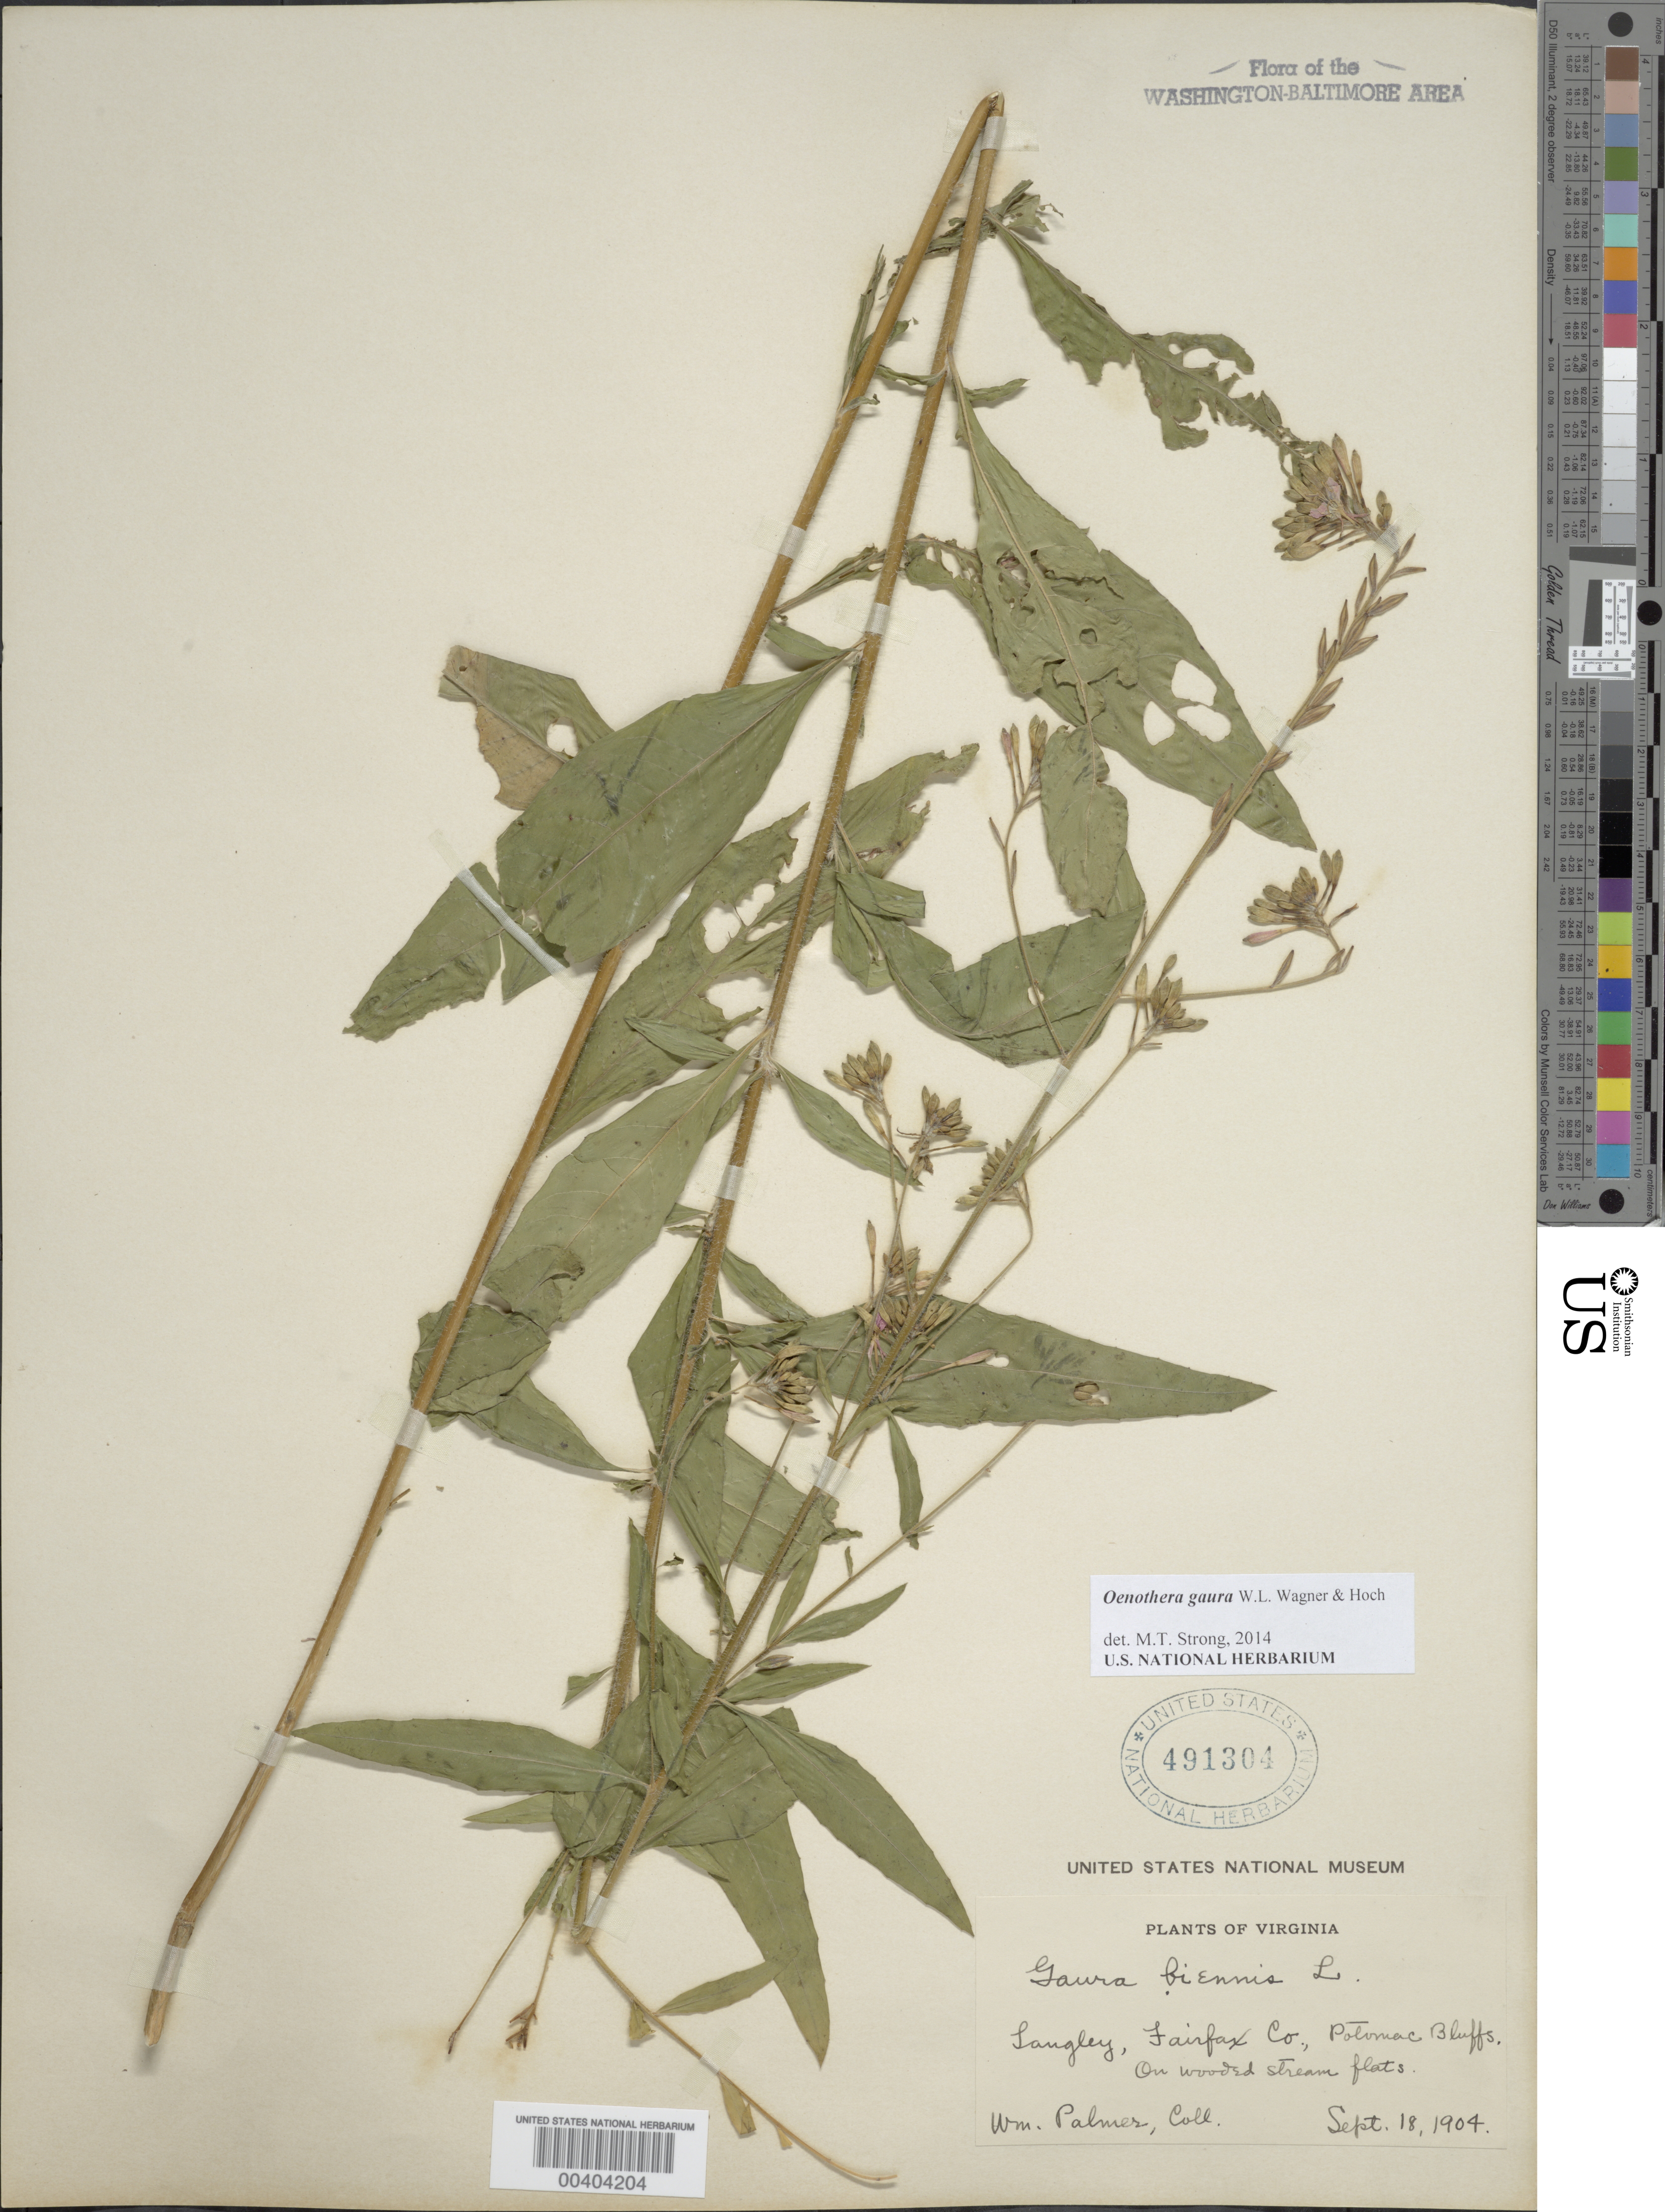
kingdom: Plantae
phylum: Tracheophyta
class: Magnoliopsida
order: Myrtales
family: Onagraceae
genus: Oenothera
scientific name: Oenothera gaura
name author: W.L. Wagner & Hoch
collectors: W. Palmer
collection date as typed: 18 Sep 1904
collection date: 1904-09-18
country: United States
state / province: Virginia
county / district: Fairfax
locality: Langley, Potomac Bluffs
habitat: On wooded stream flats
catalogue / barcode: US 491304